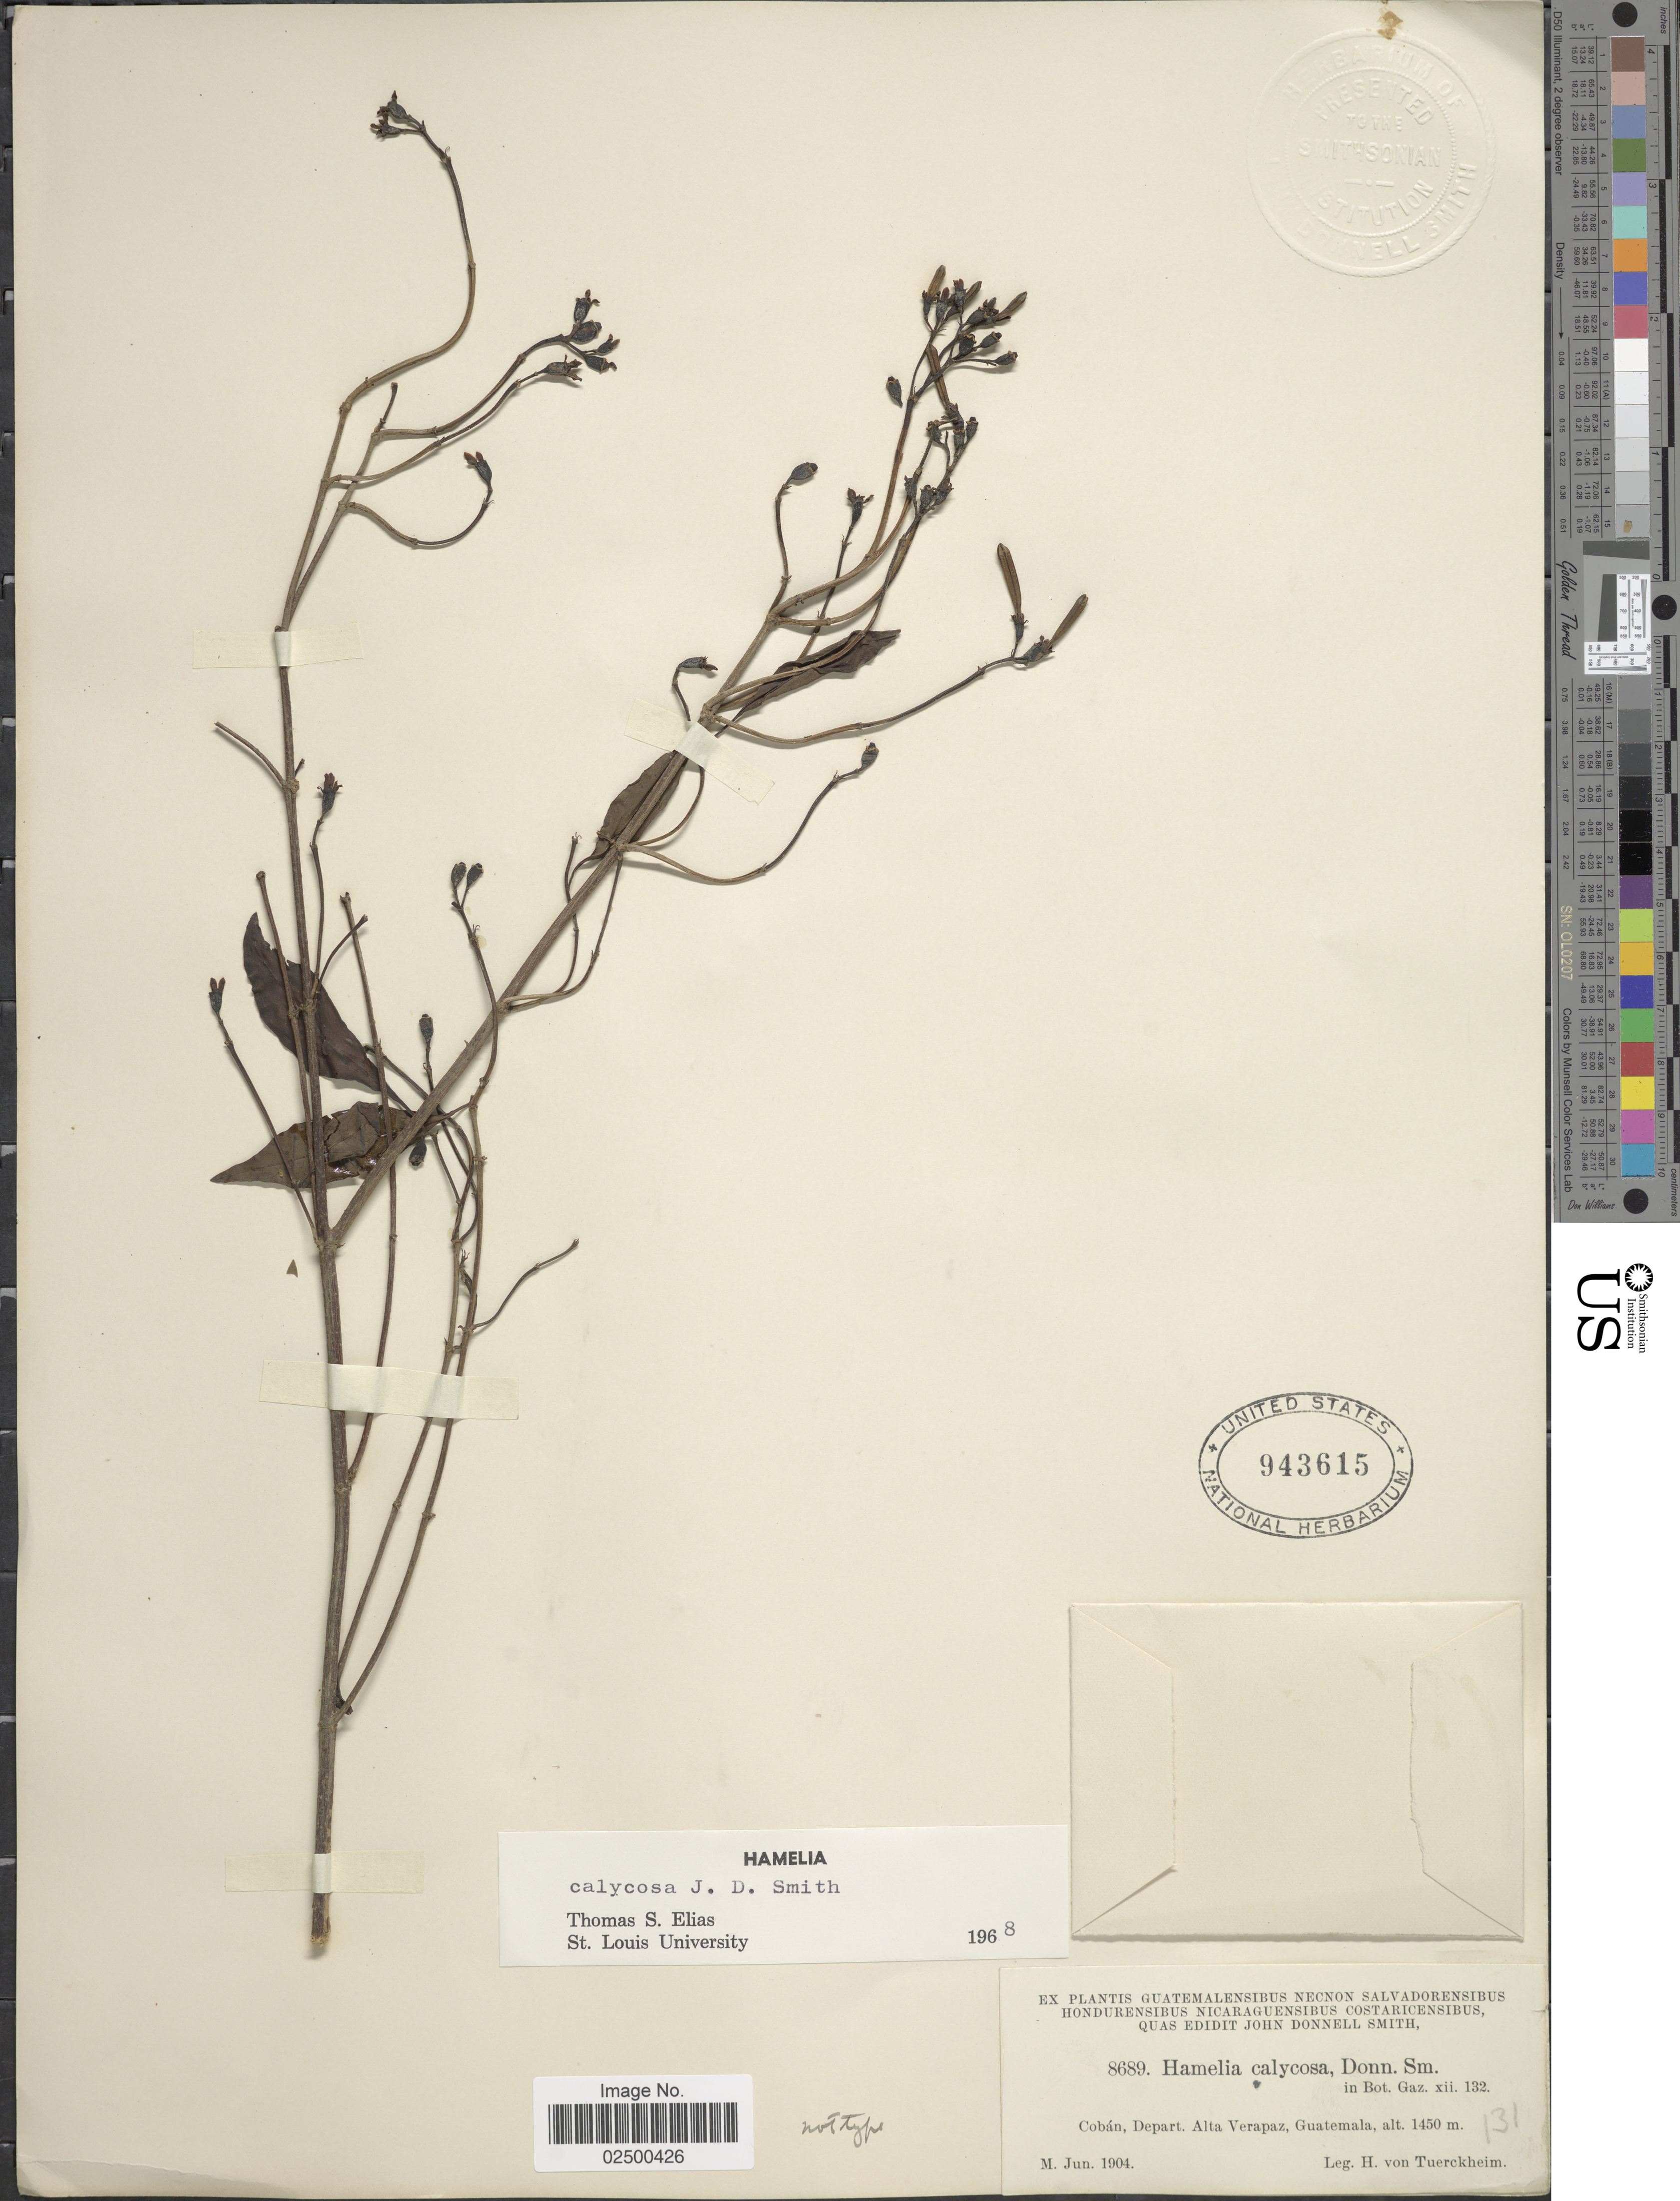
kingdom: Plantae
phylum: Tracheophyta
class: Magnoliopsida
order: Gentianales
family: Rubiaceae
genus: Hamelia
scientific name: Hamelia calycosa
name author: Donn. Sm.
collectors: H. von Tuerckheim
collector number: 8689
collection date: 1904-06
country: Guatemala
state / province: Alta Verapaz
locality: Coban, Depart., Alta Verapaz, Guatemala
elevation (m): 1450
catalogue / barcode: US 943615